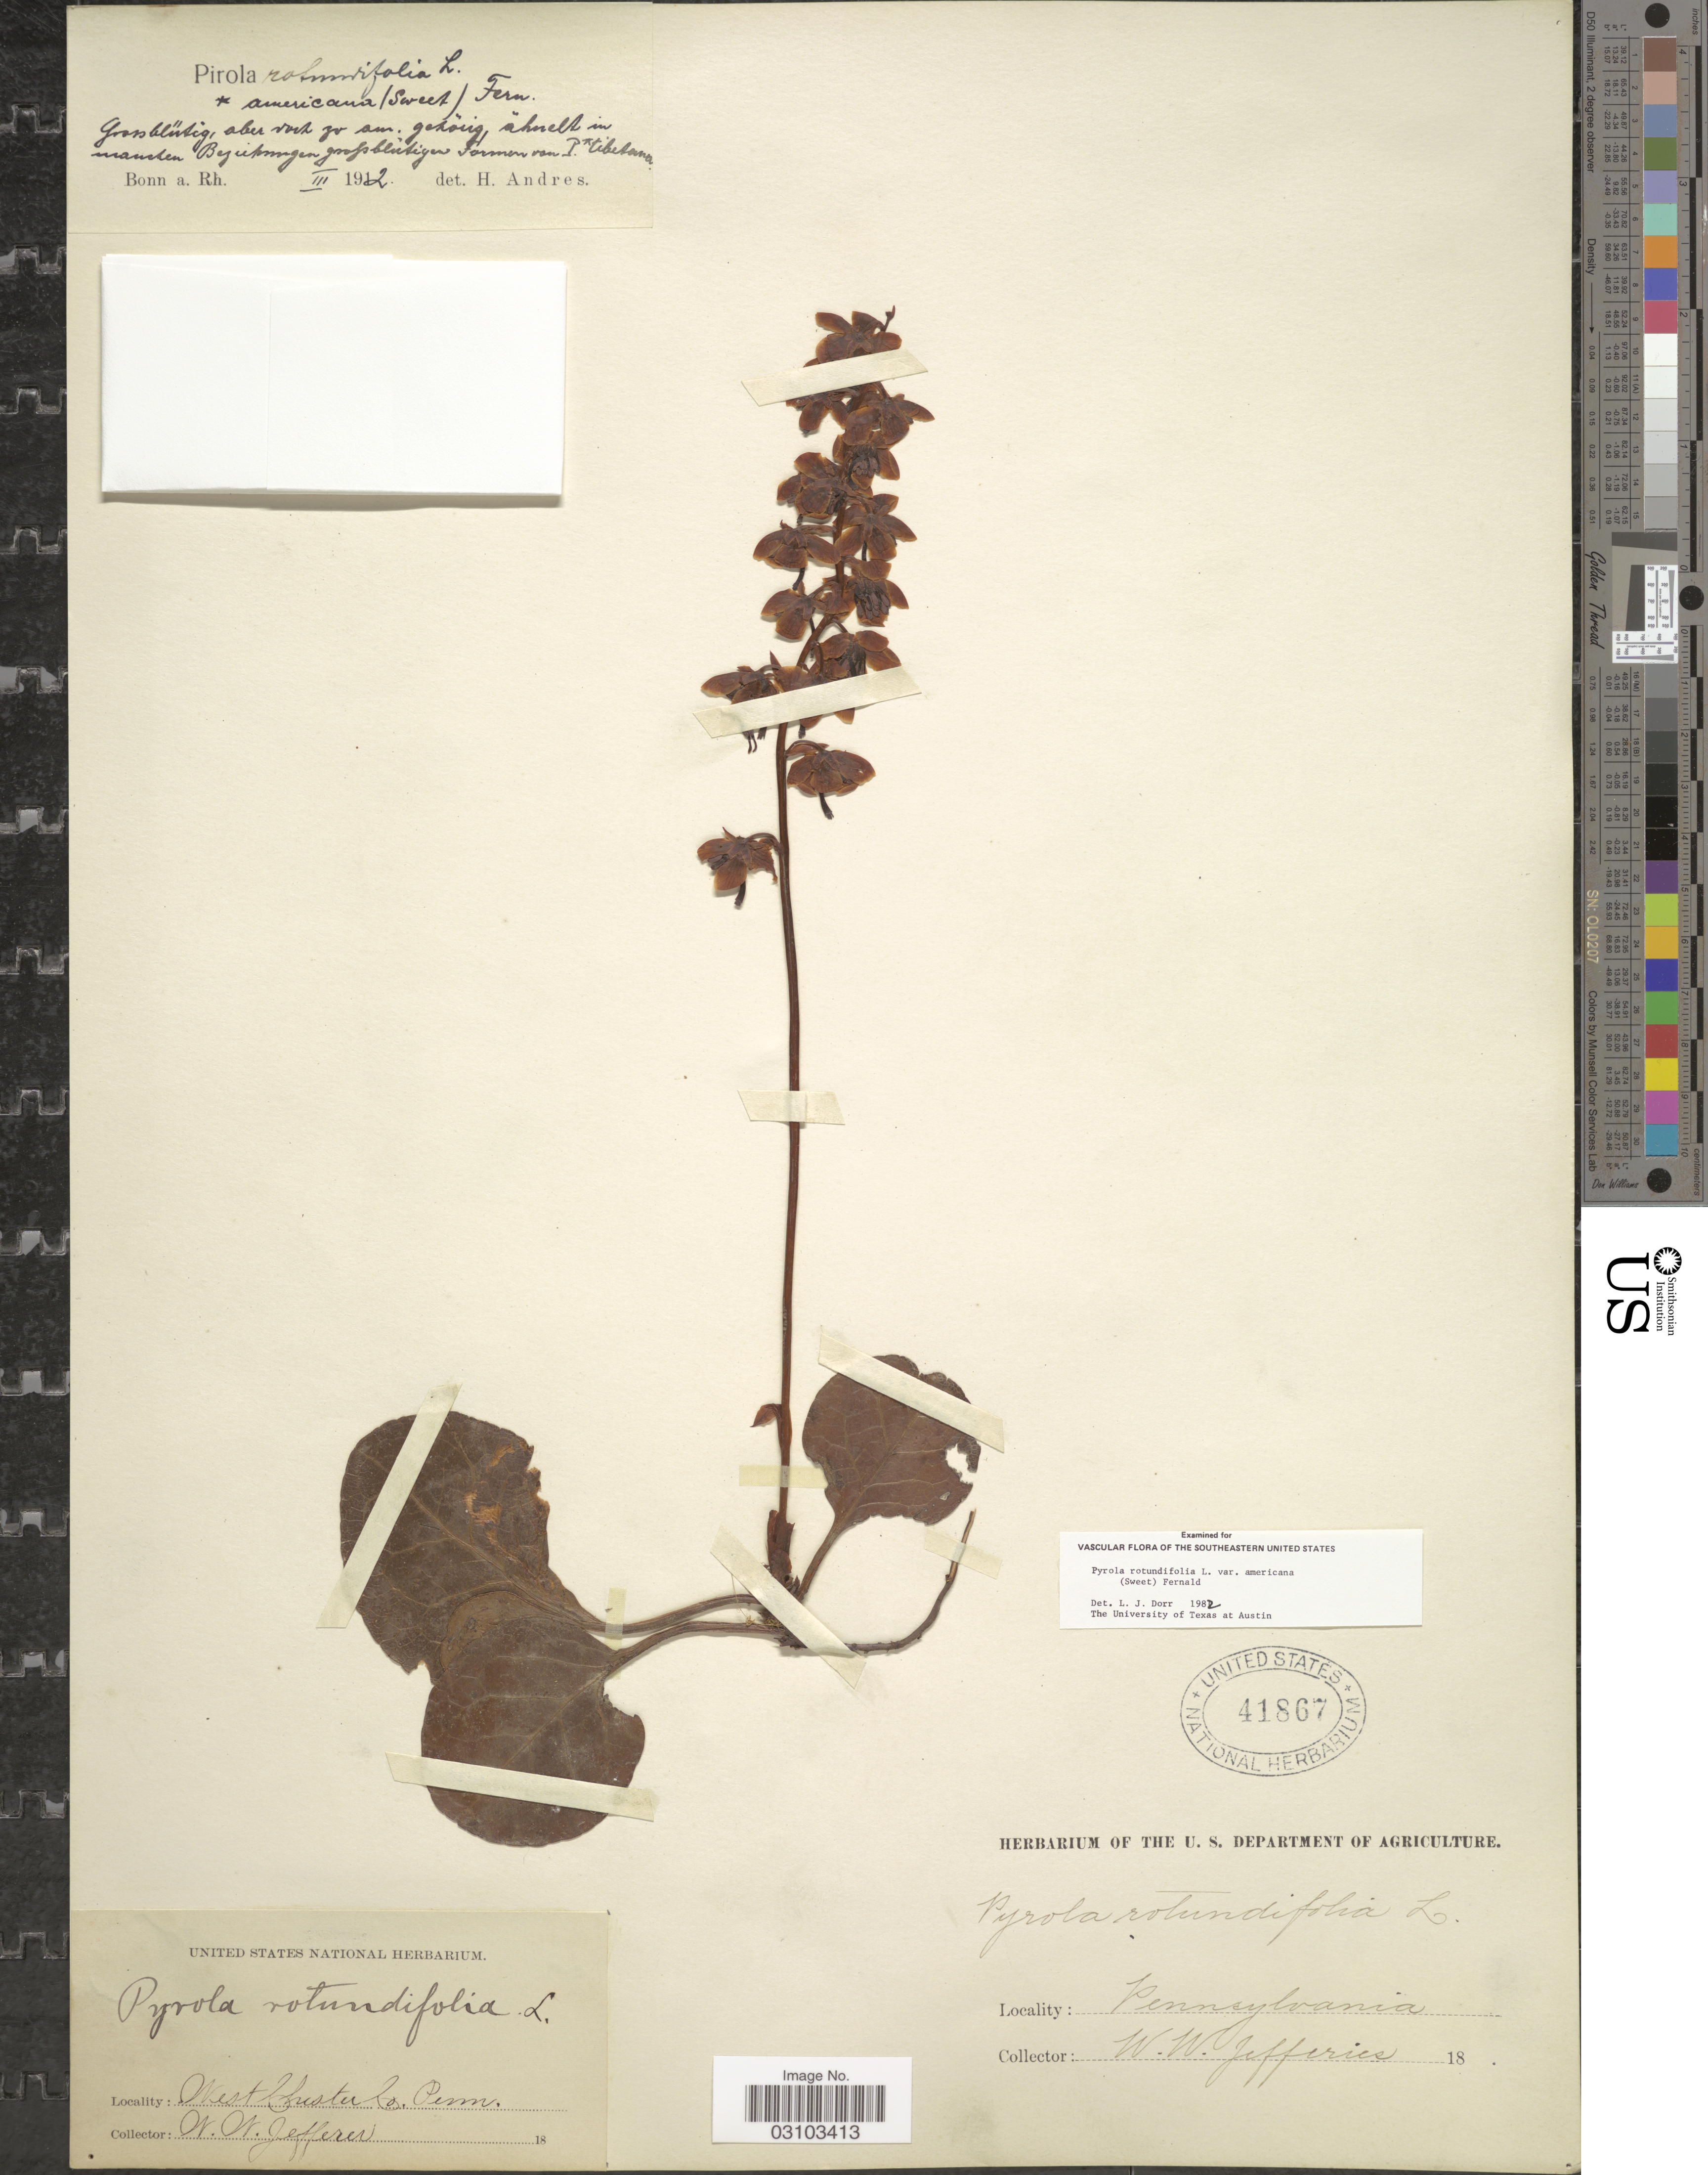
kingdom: Plantae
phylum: Tracheophyta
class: Magnoliopsida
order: Ericales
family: Ericaceae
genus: Pyrola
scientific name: Pyrola americana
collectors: W. Jefferies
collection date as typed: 18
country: United States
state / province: Pennsylvania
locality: West Chester Co.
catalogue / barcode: US 41867